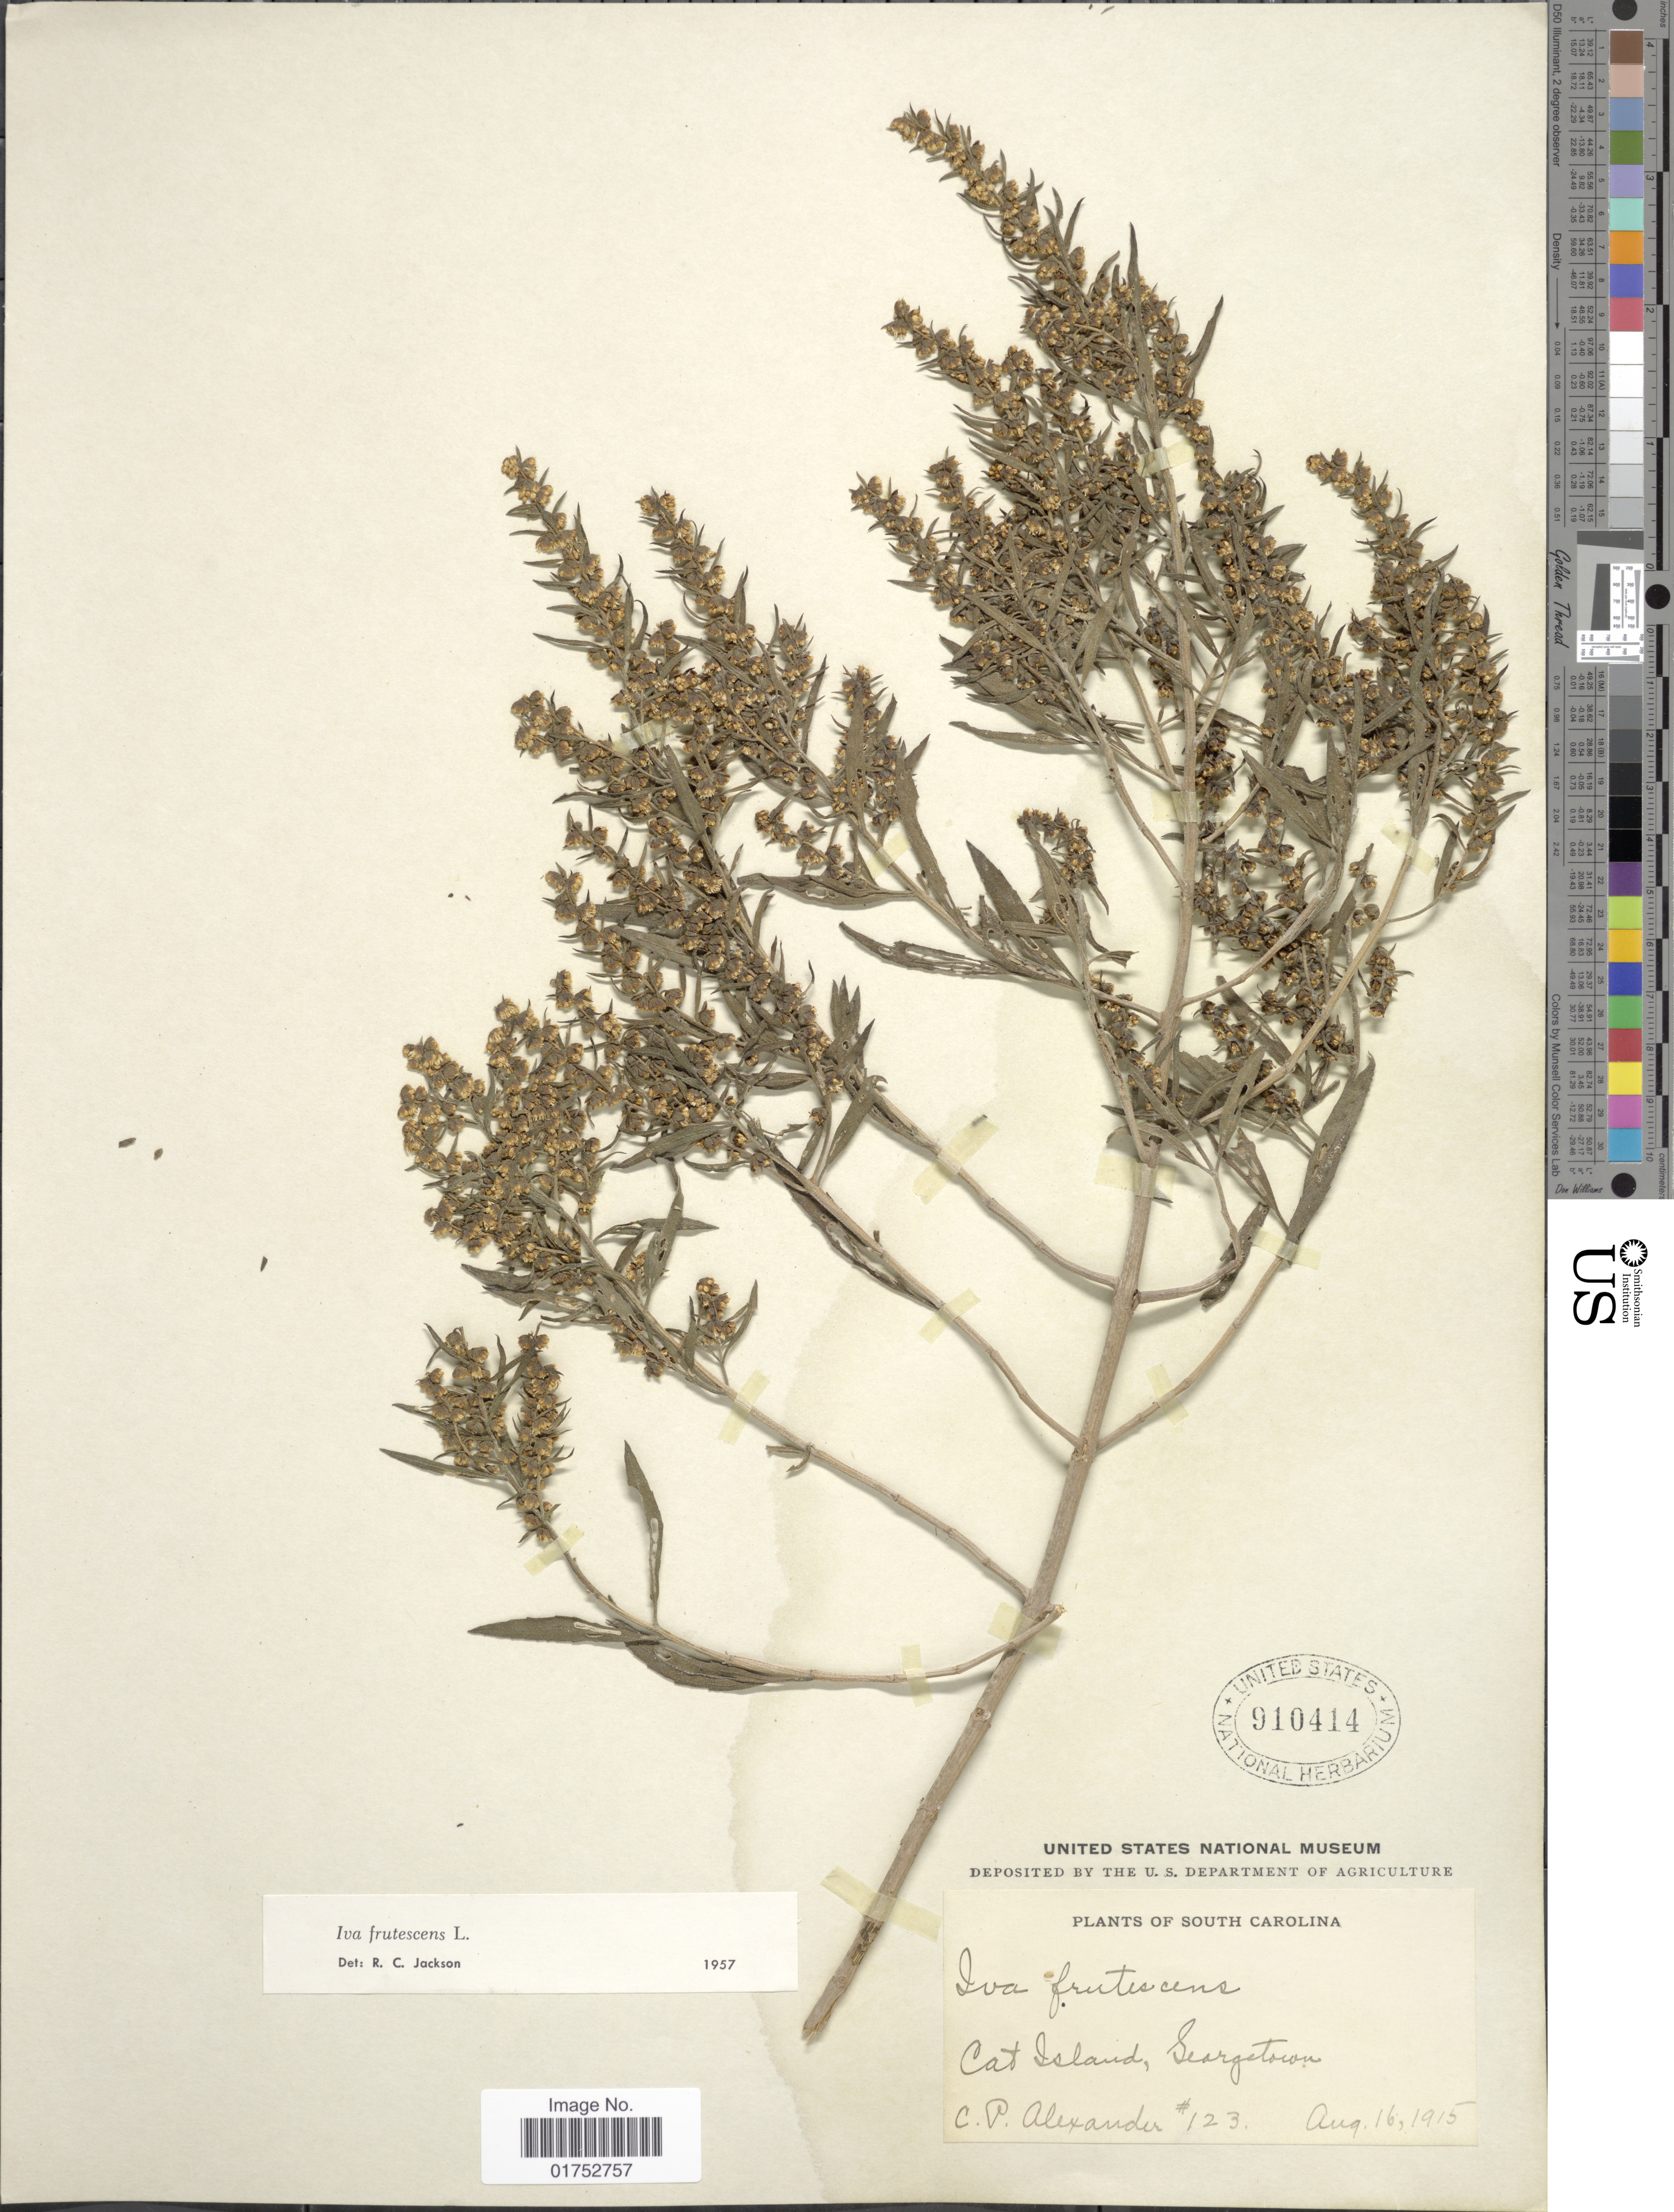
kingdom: Plantae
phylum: Tracheophyta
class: Magnoliopsida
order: Asterales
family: Asteraceae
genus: Iva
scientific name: Iva frutescens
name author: L.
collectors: C. P. Alexander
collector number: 123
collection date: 1915-08-16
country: United States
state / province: South Carolina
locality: Cat Island, Seargetown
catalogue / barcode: US 910414